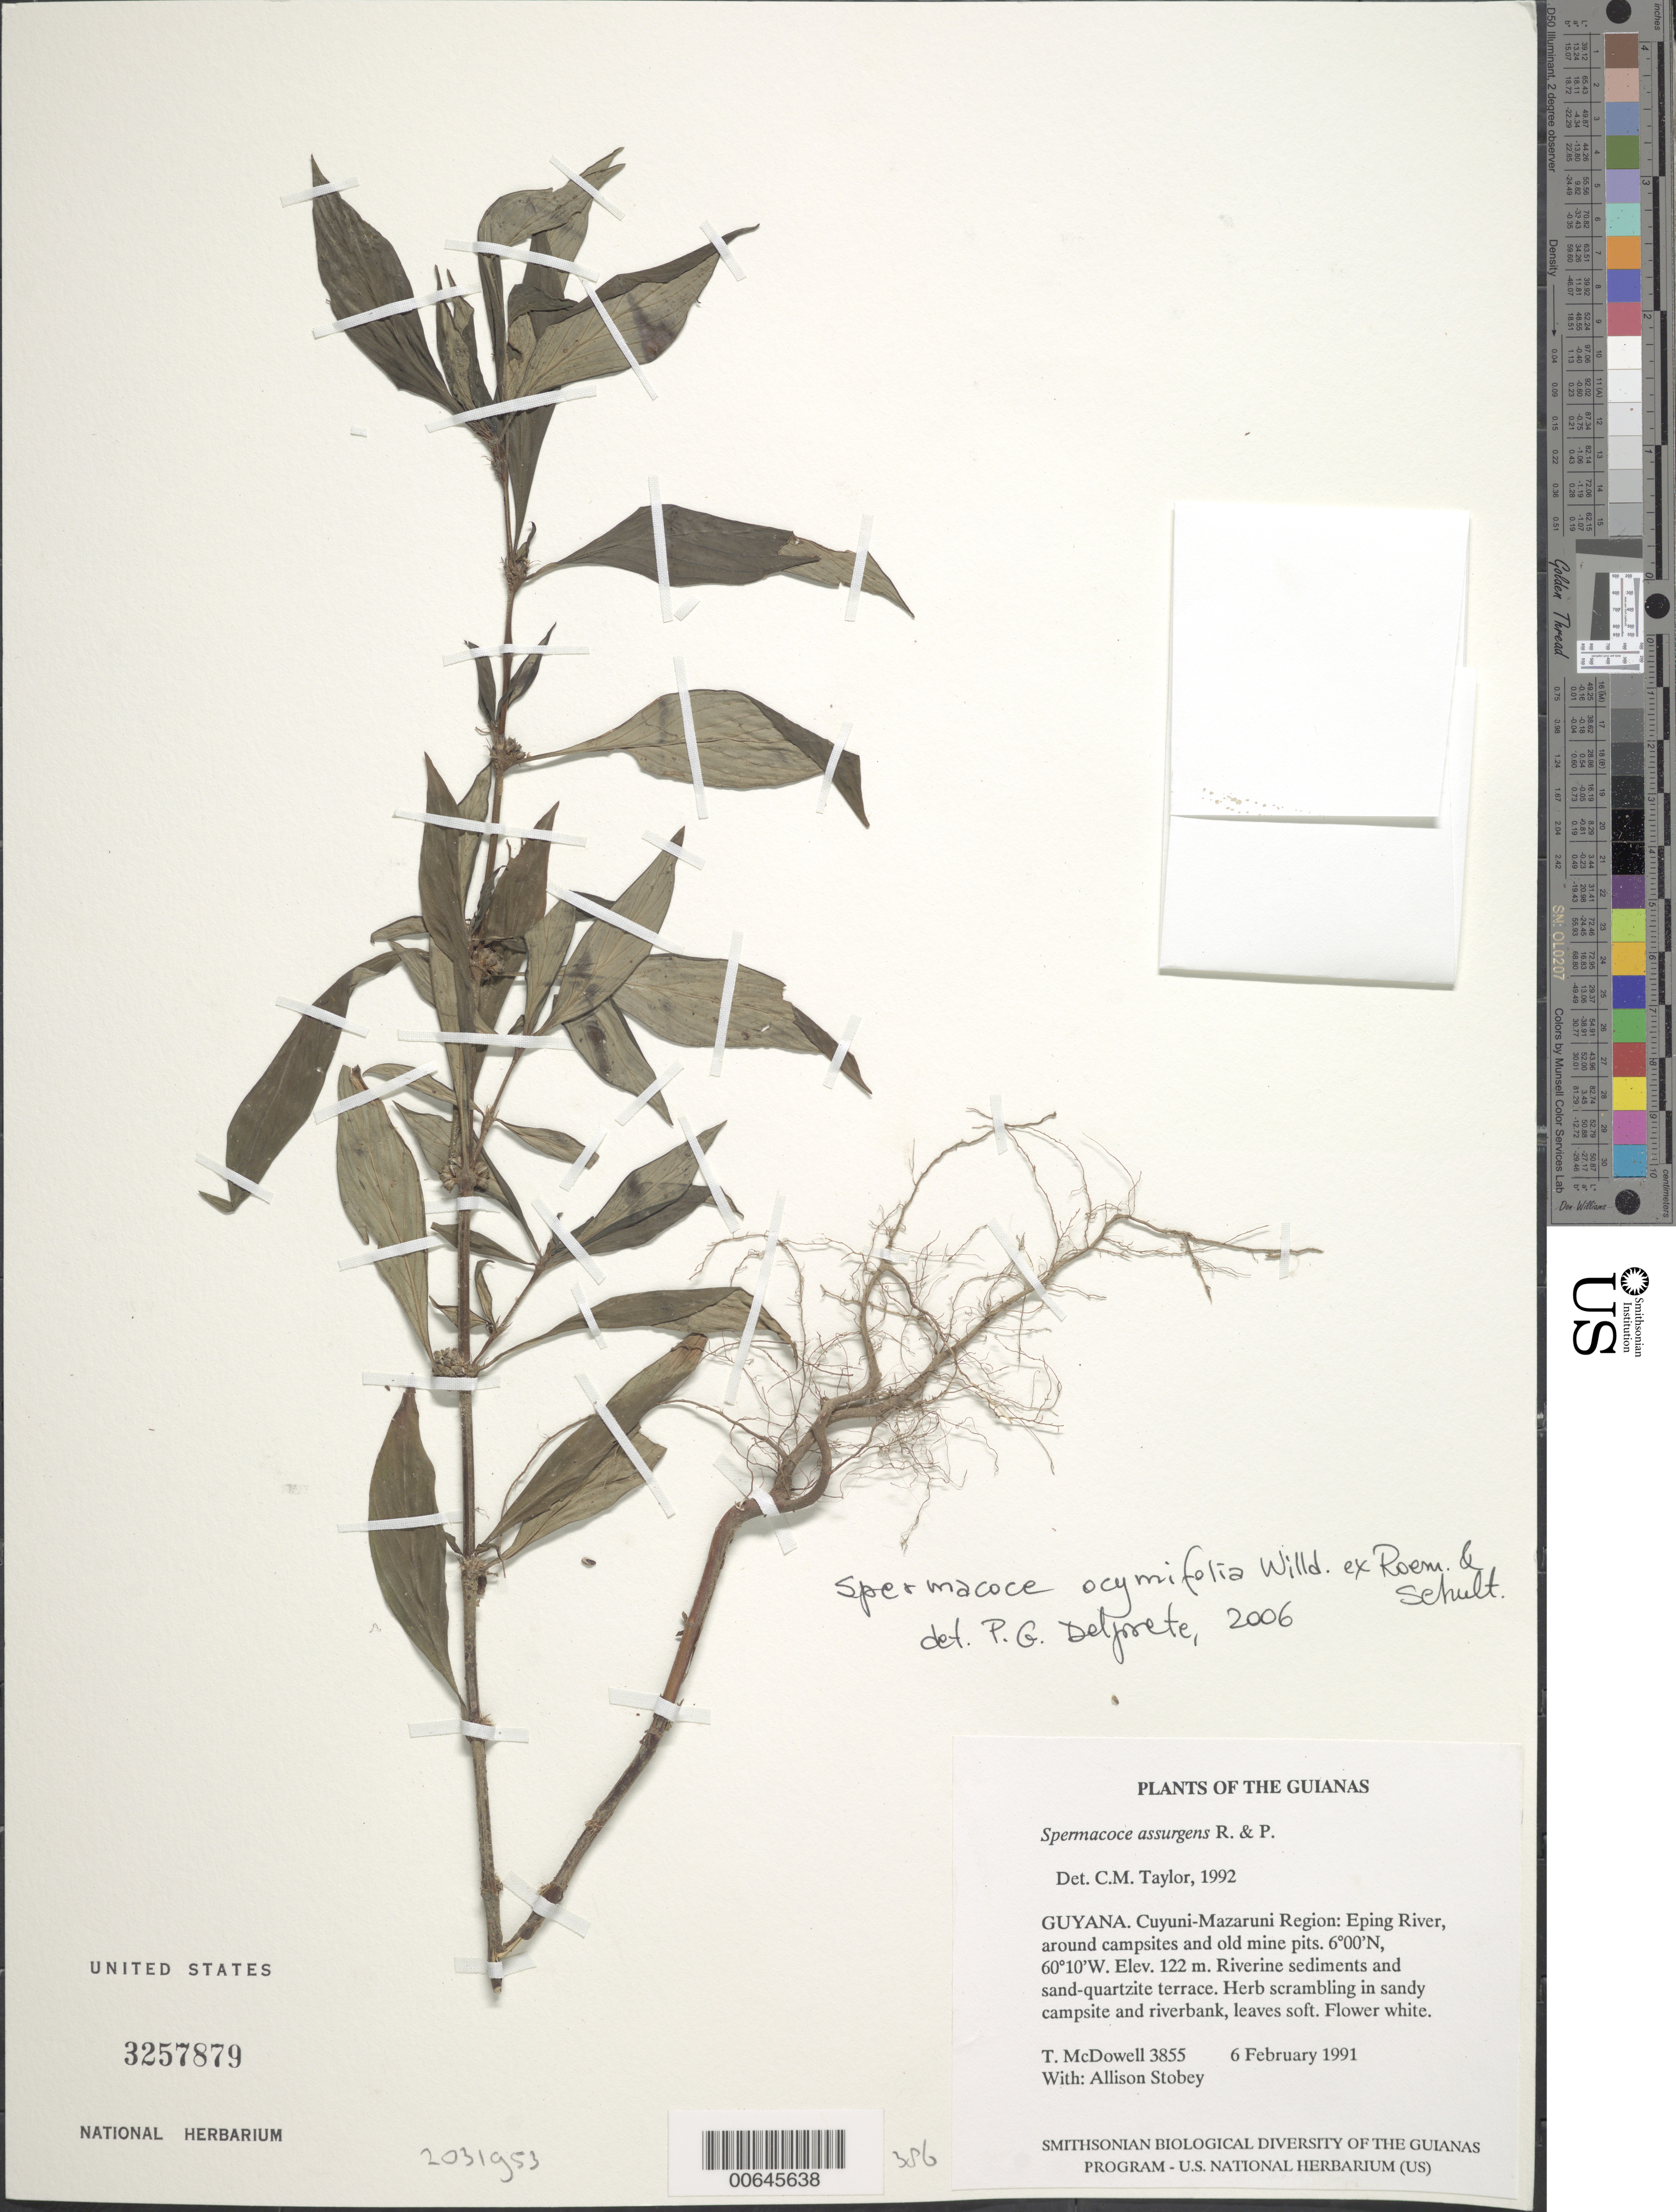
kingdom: Plantae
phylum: Tracheophyta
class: Magnoliopsida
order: Gentianales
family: Rubiaceae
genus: Spermacoce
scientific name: Spermacoce ocymifolia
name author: Willd. ex Roem. & Schult.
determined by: Delprete, P. G., Herb. de Guyane Cay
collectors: T. McDowell & A. Stobey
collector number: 3855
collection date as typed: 6 February 1991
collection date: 1991-02-06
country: Guyana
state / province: Cuyuni-Mazaruni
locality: Eping River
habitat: Around campsites and old mine pits. Riverine sediments and sand-quartzite terrace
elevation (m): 122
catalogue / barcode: US 3257879